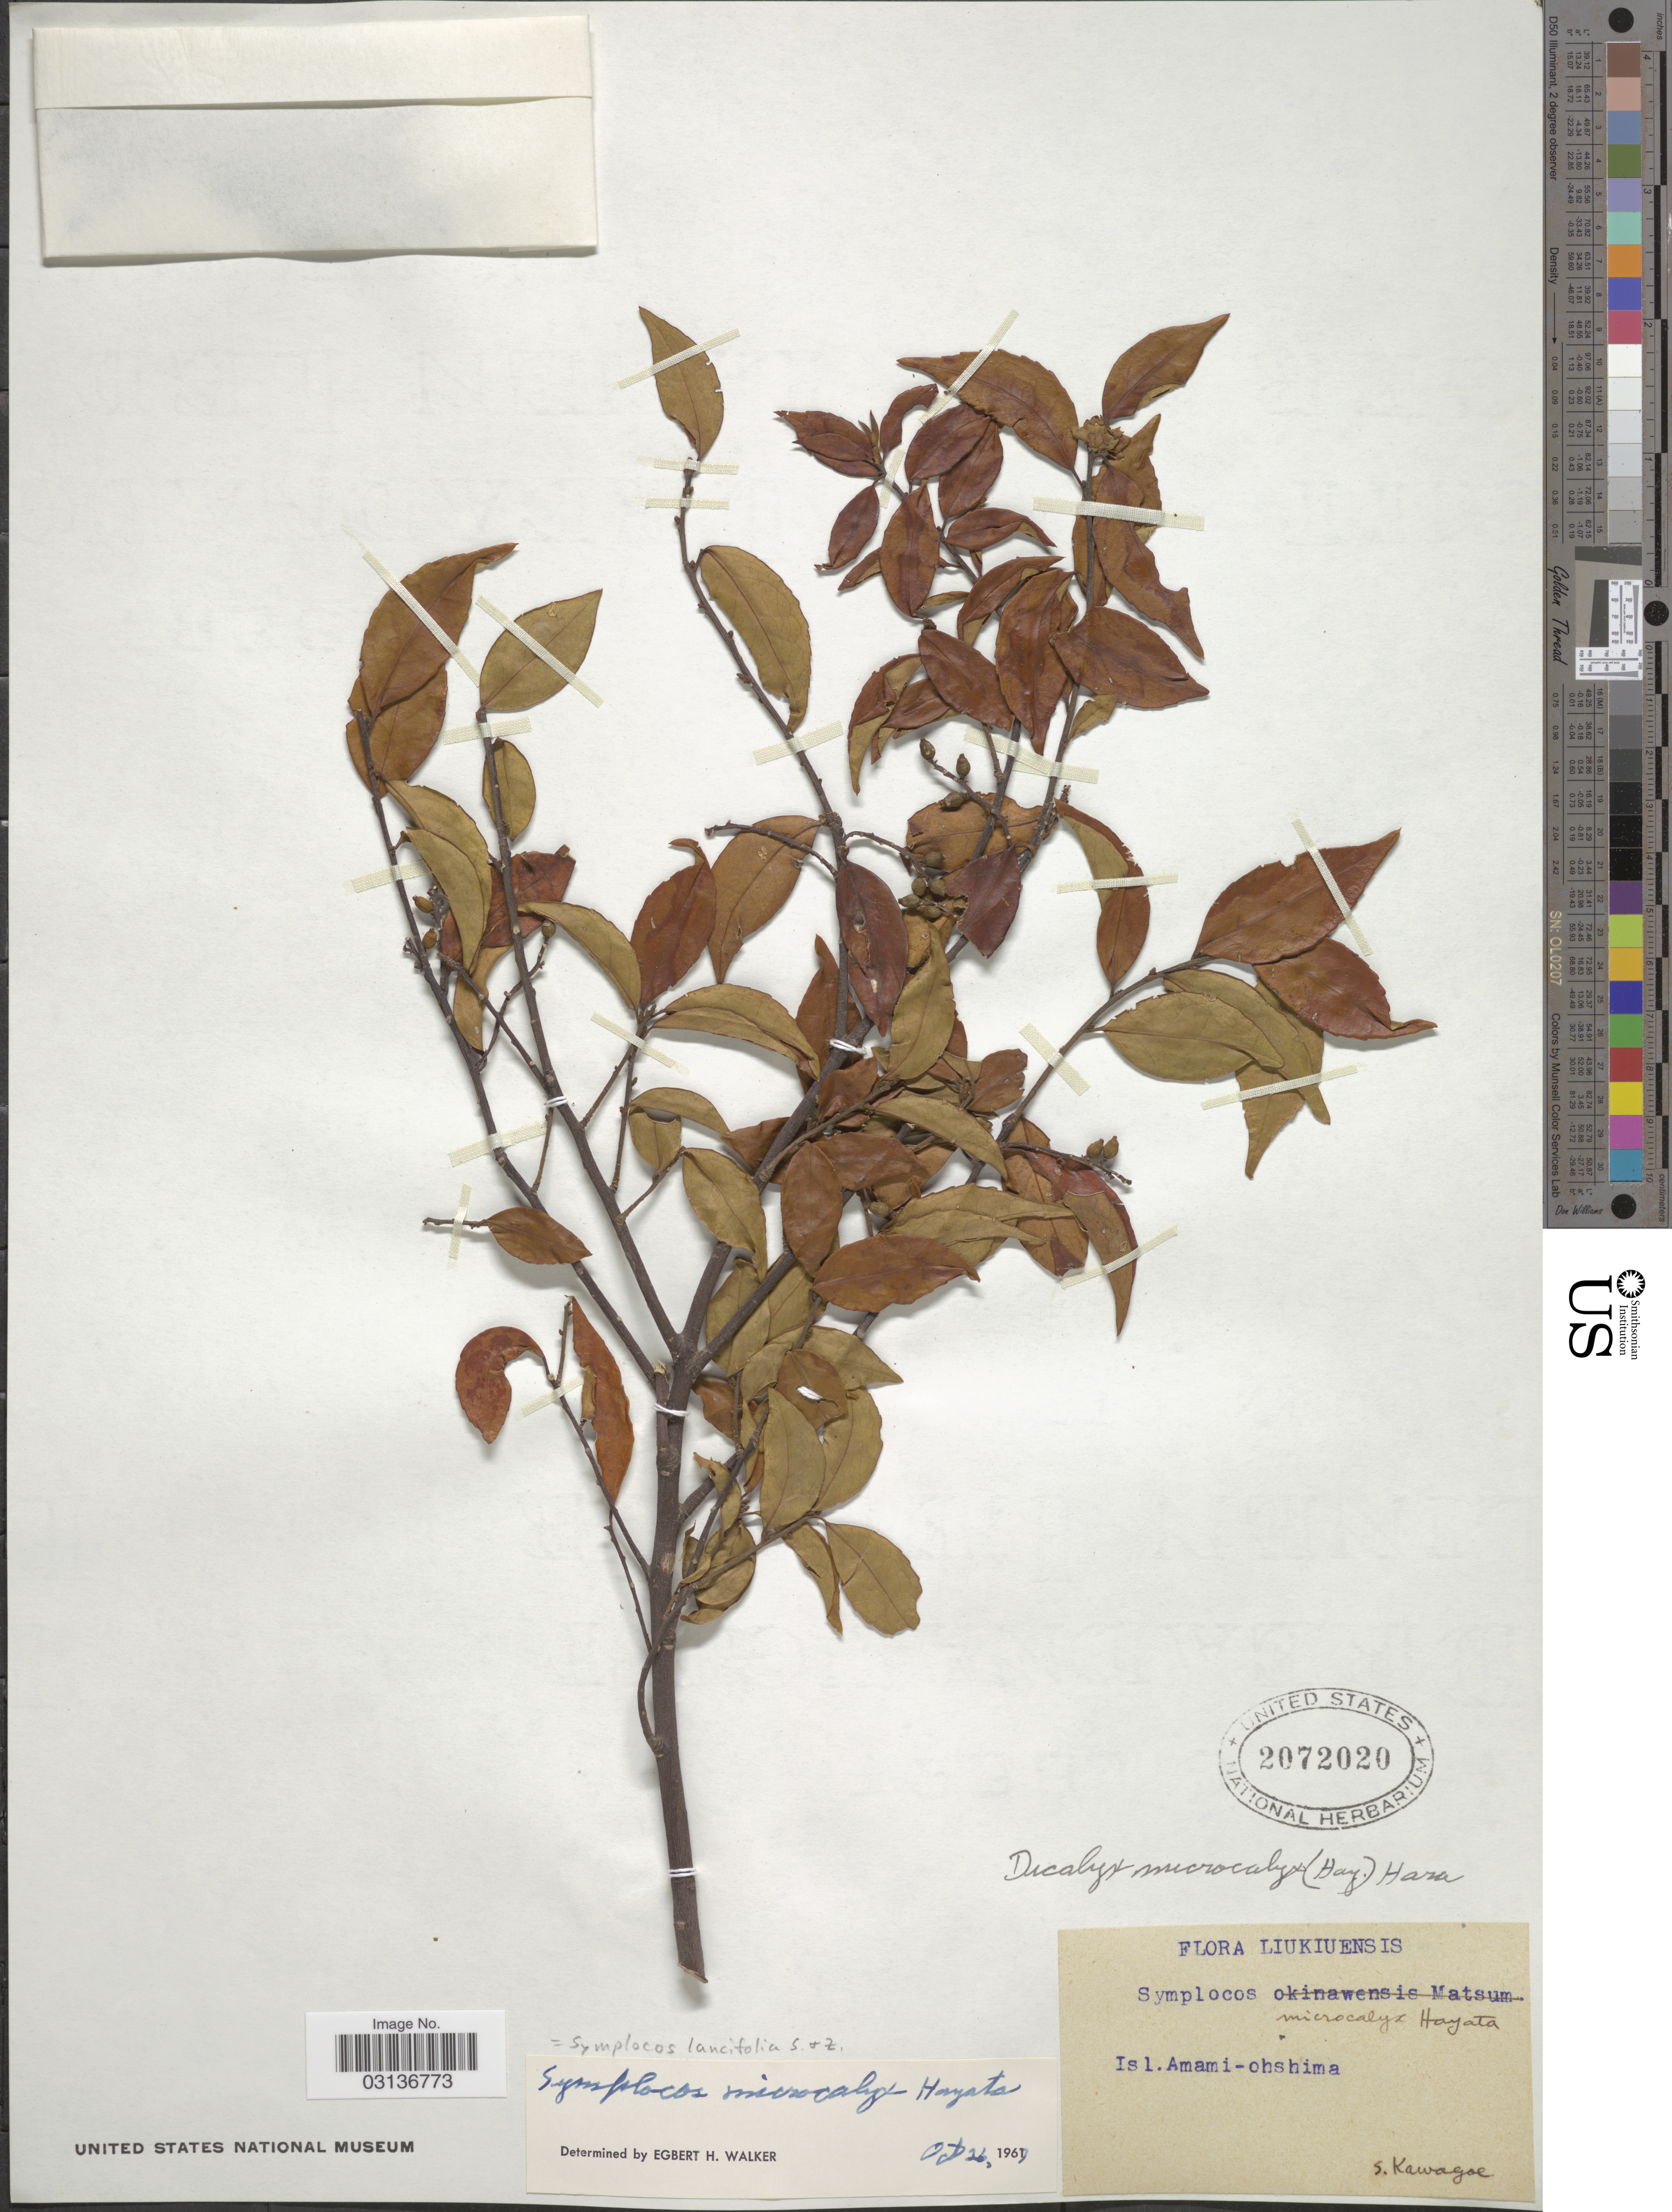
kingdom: Plantae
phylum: Tracheophyta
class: Magnoliopsida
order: Ericales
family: Symplocaceae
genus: Symplocos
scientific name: Symplocos lancifolia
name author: Siebert & Zucc.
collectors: S. Kawagoe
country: Japan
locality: Liukiuensis. Isl. Amami-ohshima.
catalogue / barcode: US 2072020